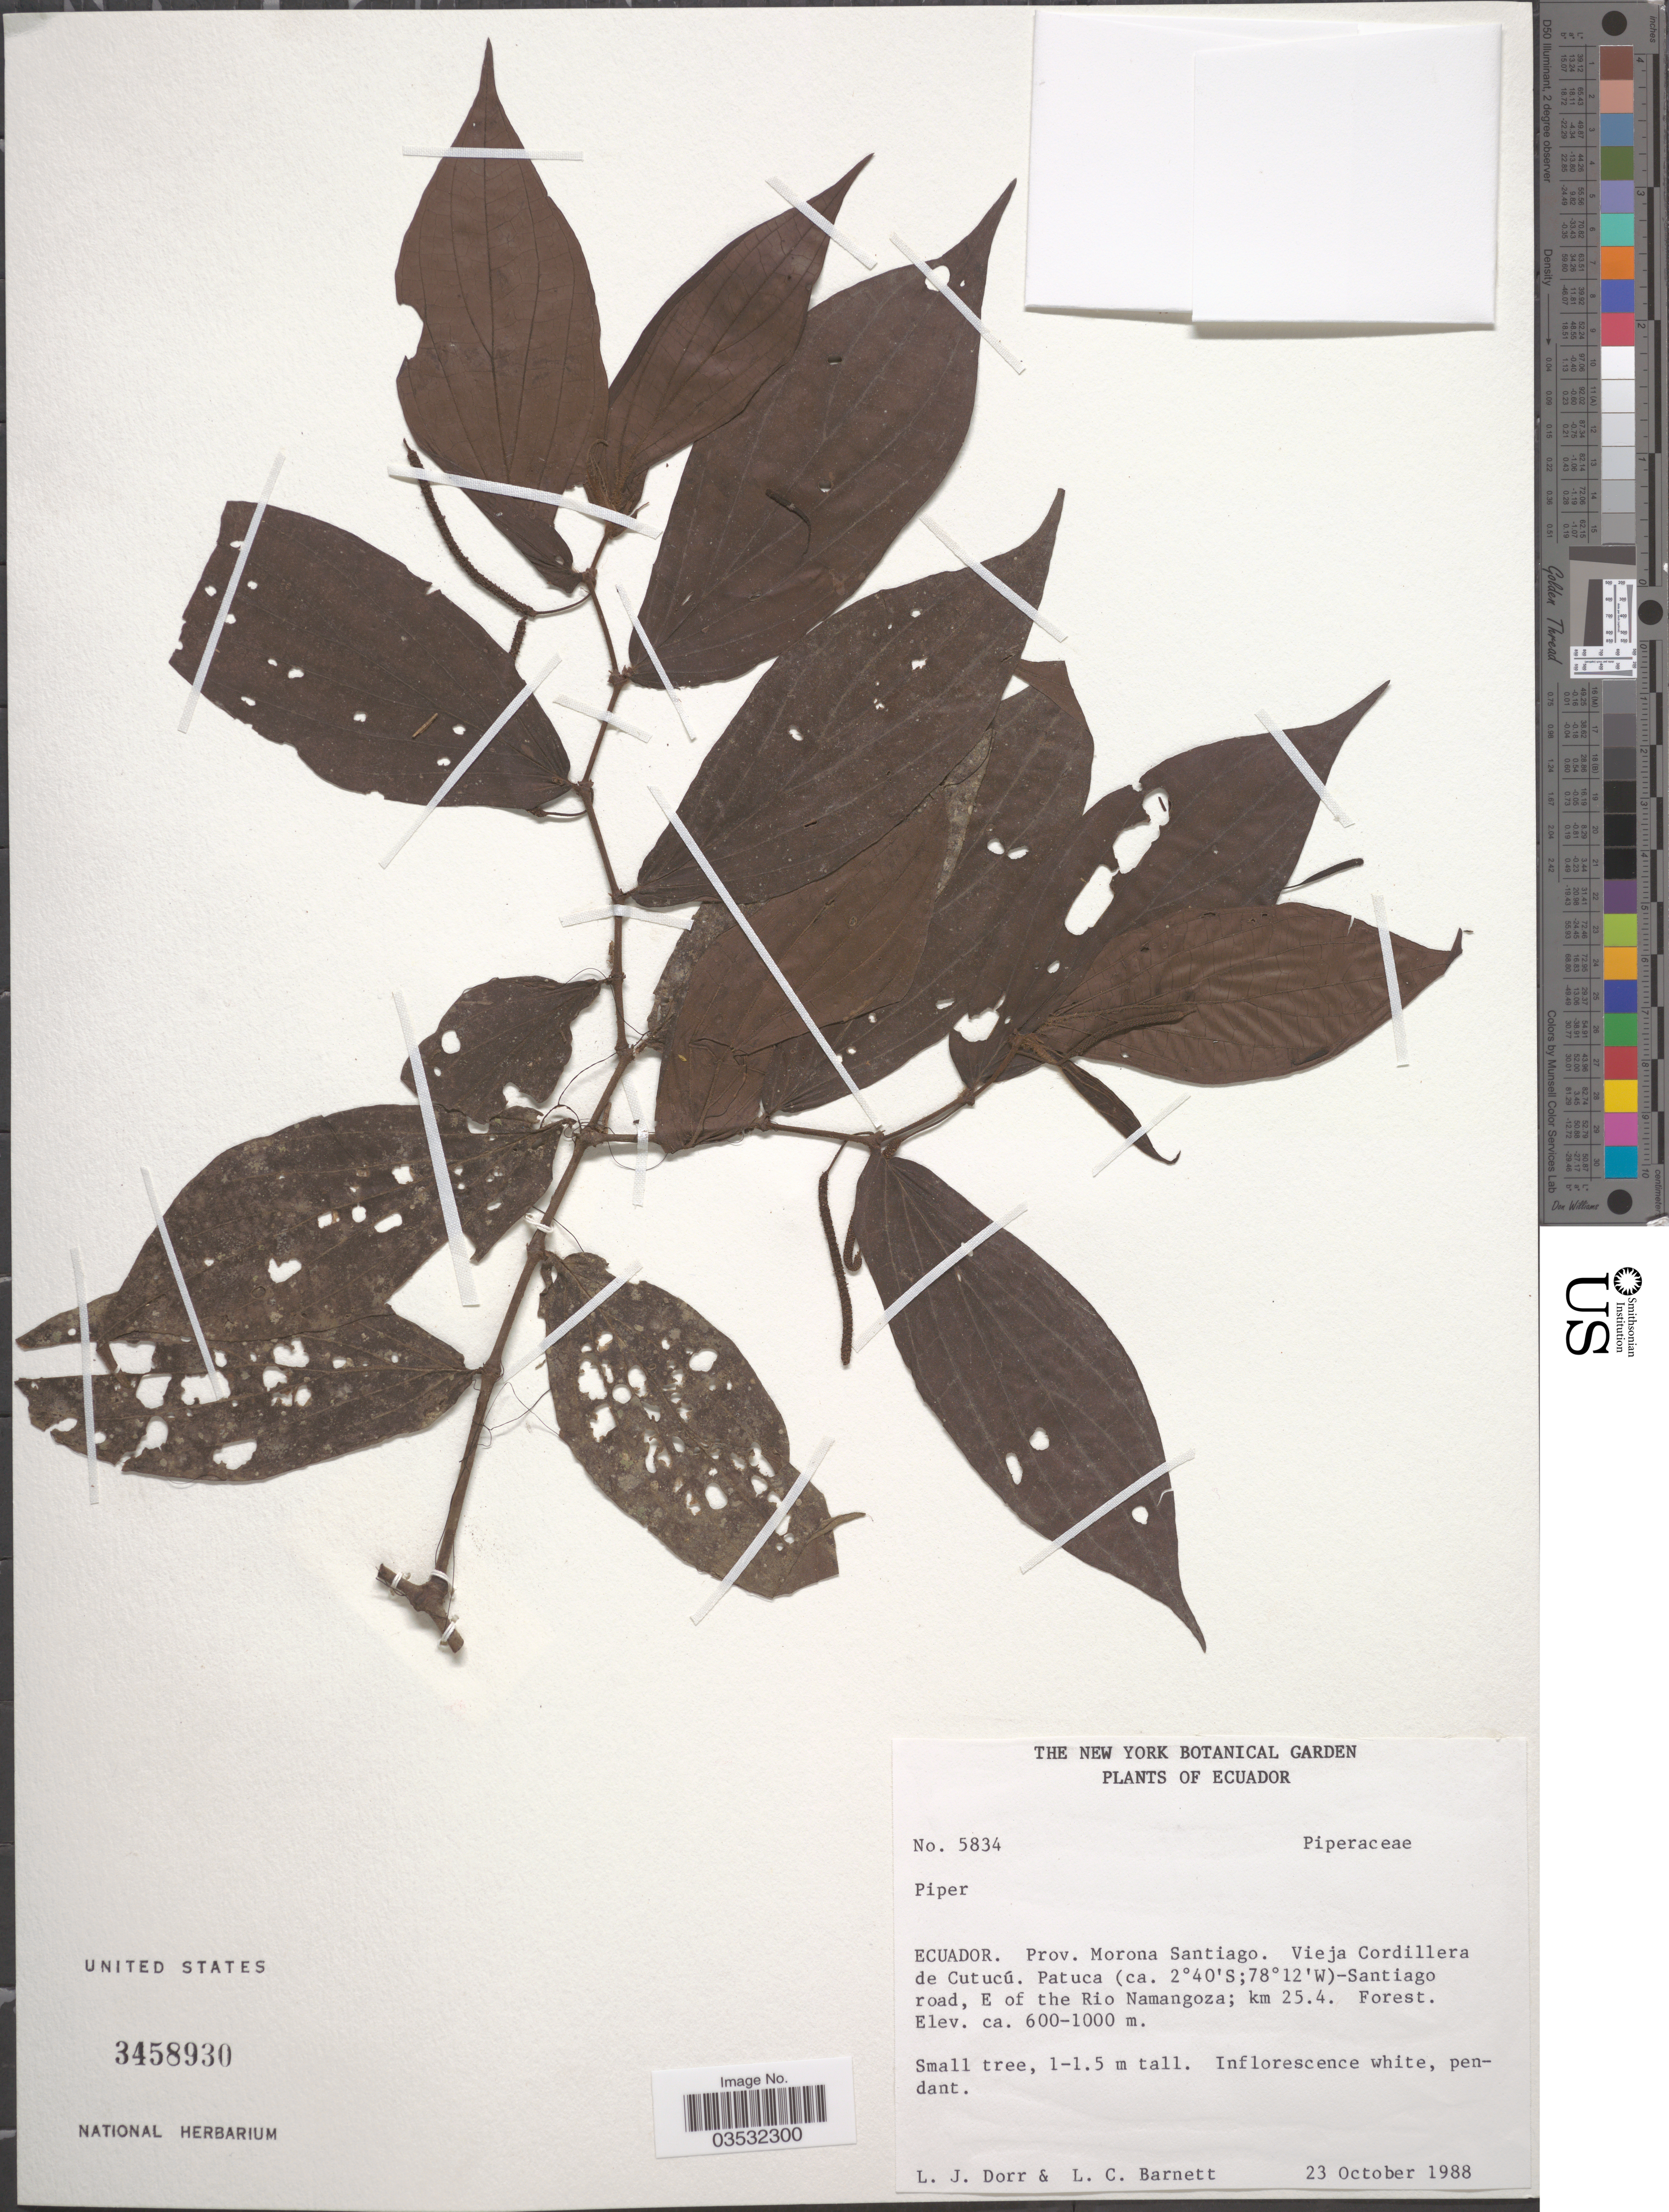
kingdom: Plantae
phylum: Tracheophyta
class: Magnoliopsida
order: Piperales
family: Piperaceae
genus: Piper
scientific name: Piper sp.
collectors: L. J. Dorr & L. C. Barnett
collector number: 5834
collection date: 1988-10-23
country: Ecuador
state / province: Morona-Santiago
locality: Vieja Cordillera de Cutucú. Patuca - Santiago road, E of the Rio Namangoza; km 25.4.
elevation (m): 600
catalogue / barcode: US 3458930